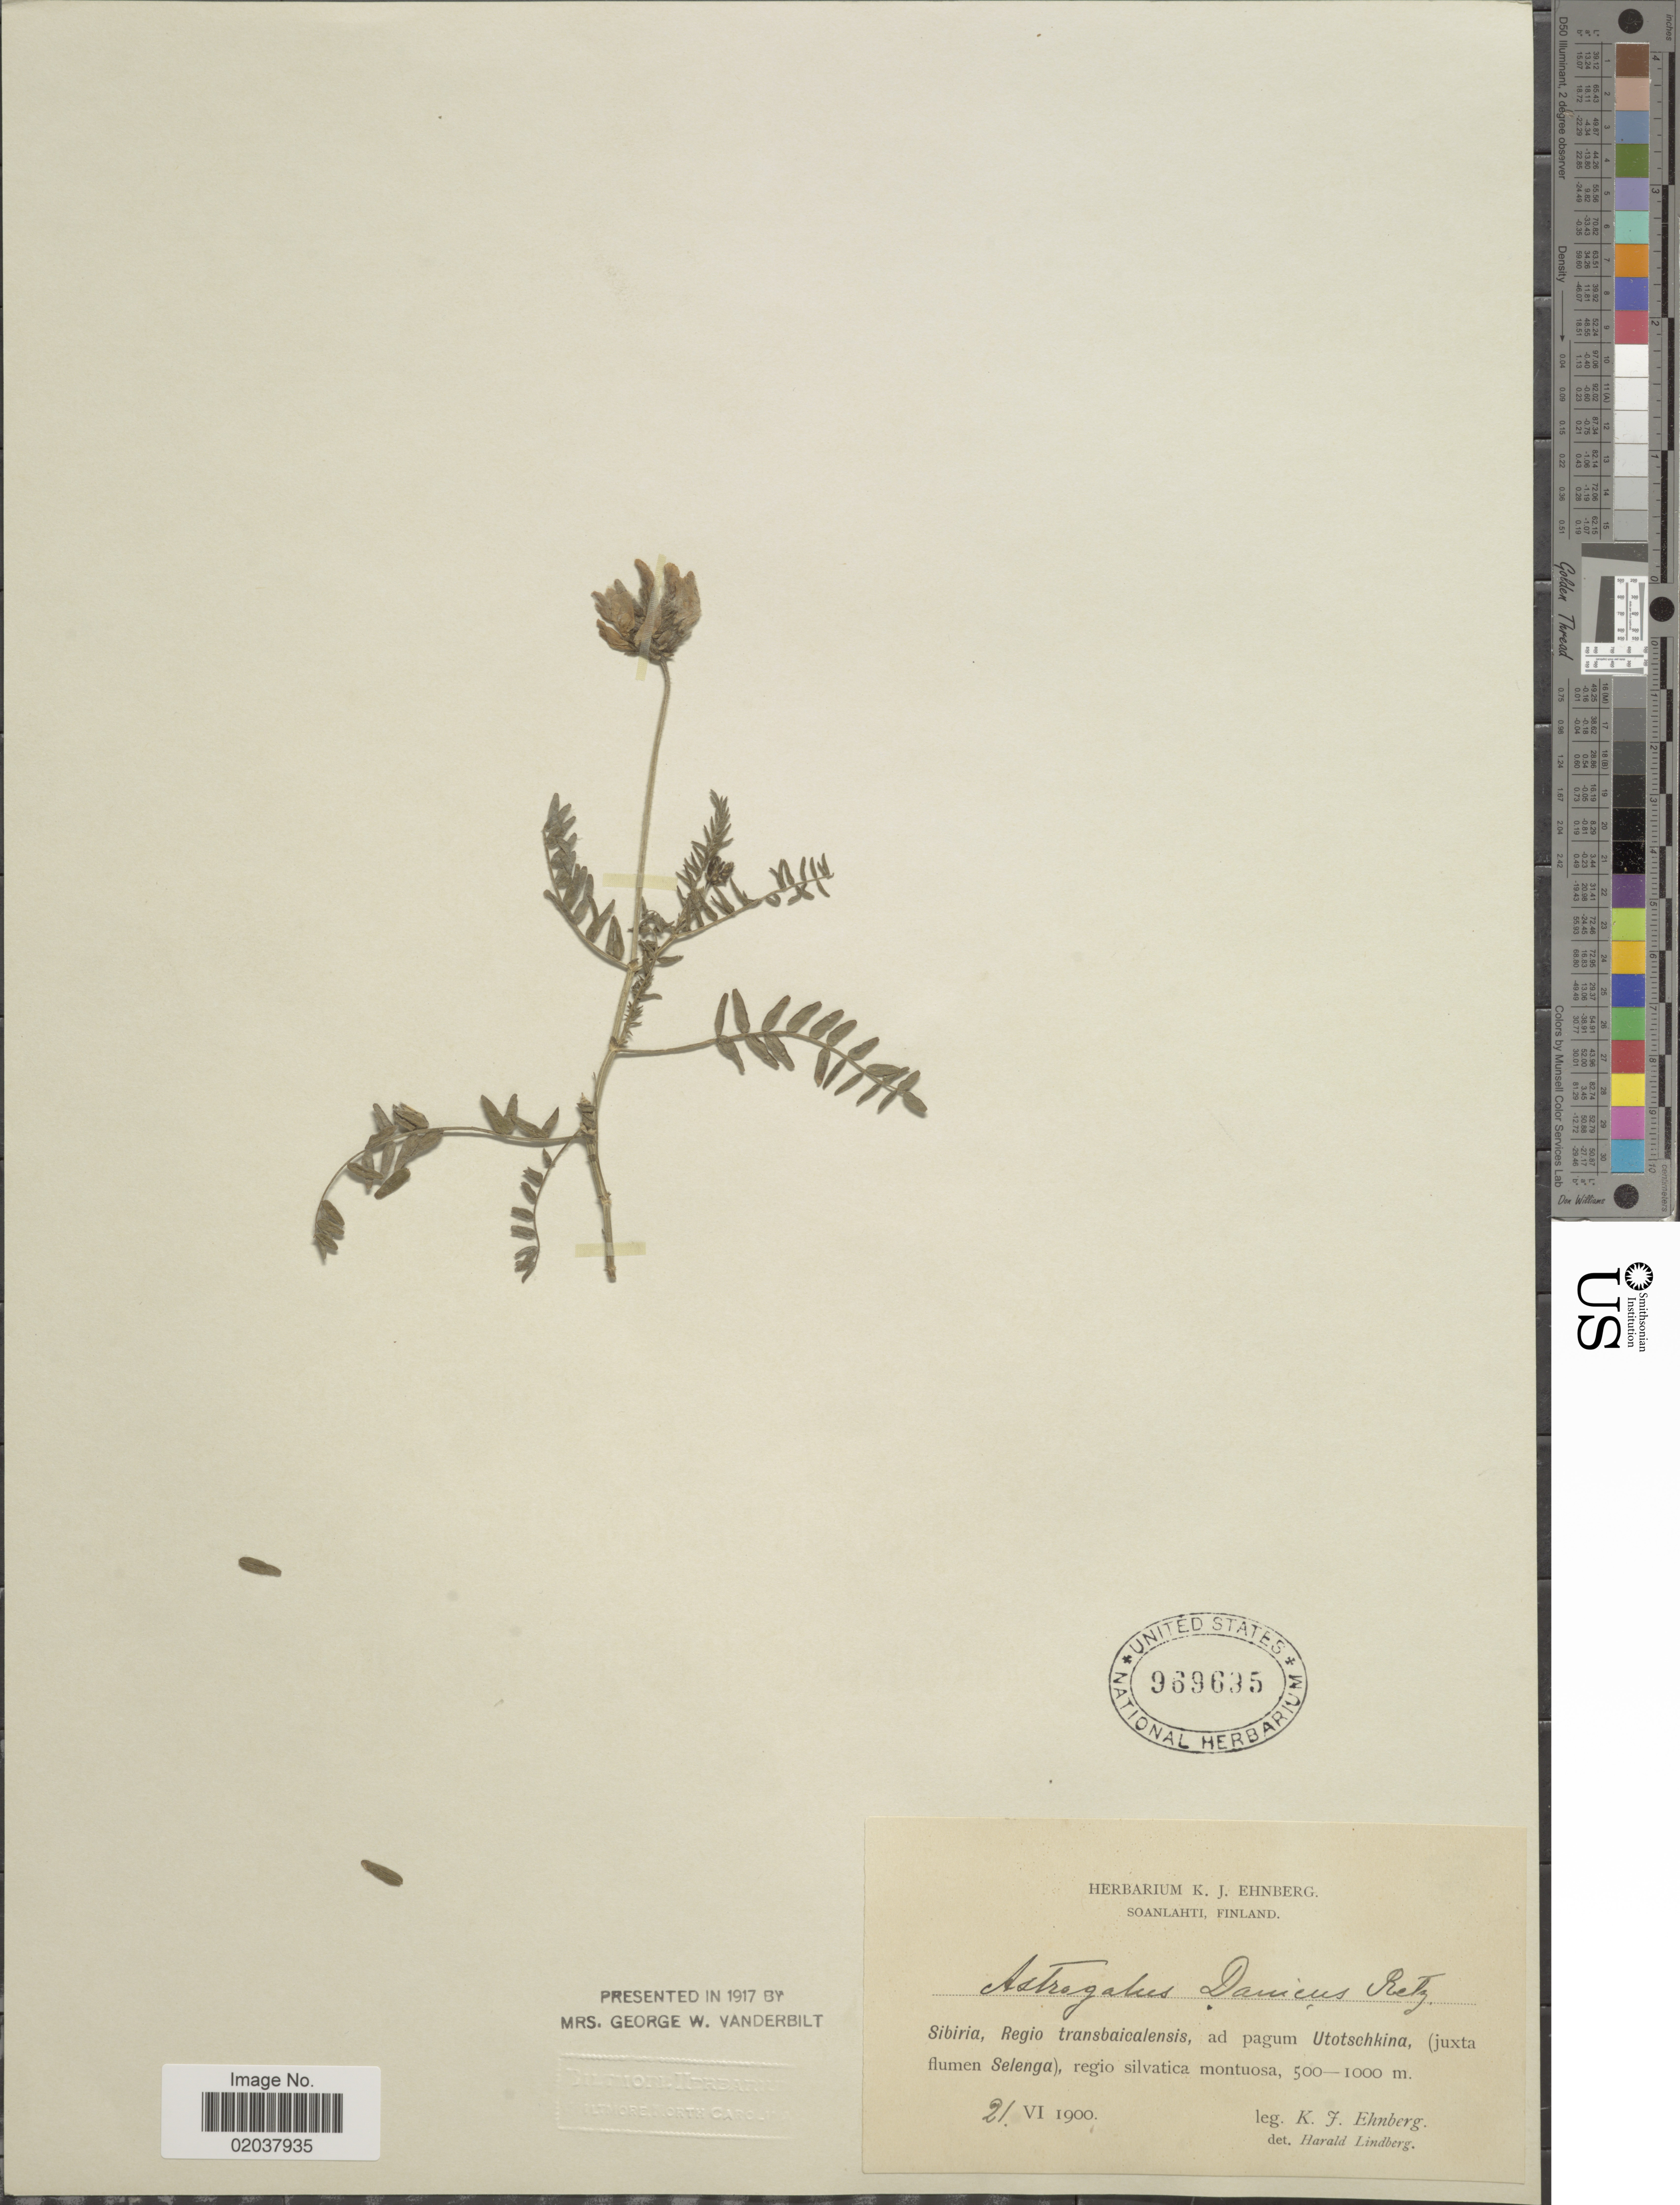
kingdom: Plantae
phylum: Tracheophyta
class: Magnoliopsida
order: Fabales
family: Fabaceae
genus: Astragalus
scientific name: Astragalus danicus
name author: Retz.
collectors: K. Ehnberg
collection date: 1900-06-21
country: Russian Federation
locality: Sibiria, Regio transbaicalensis, ad pagum Utotschkina, (juxta flumen Selenga), regio silvatica montuosa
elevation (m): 500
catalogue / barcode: US 969695